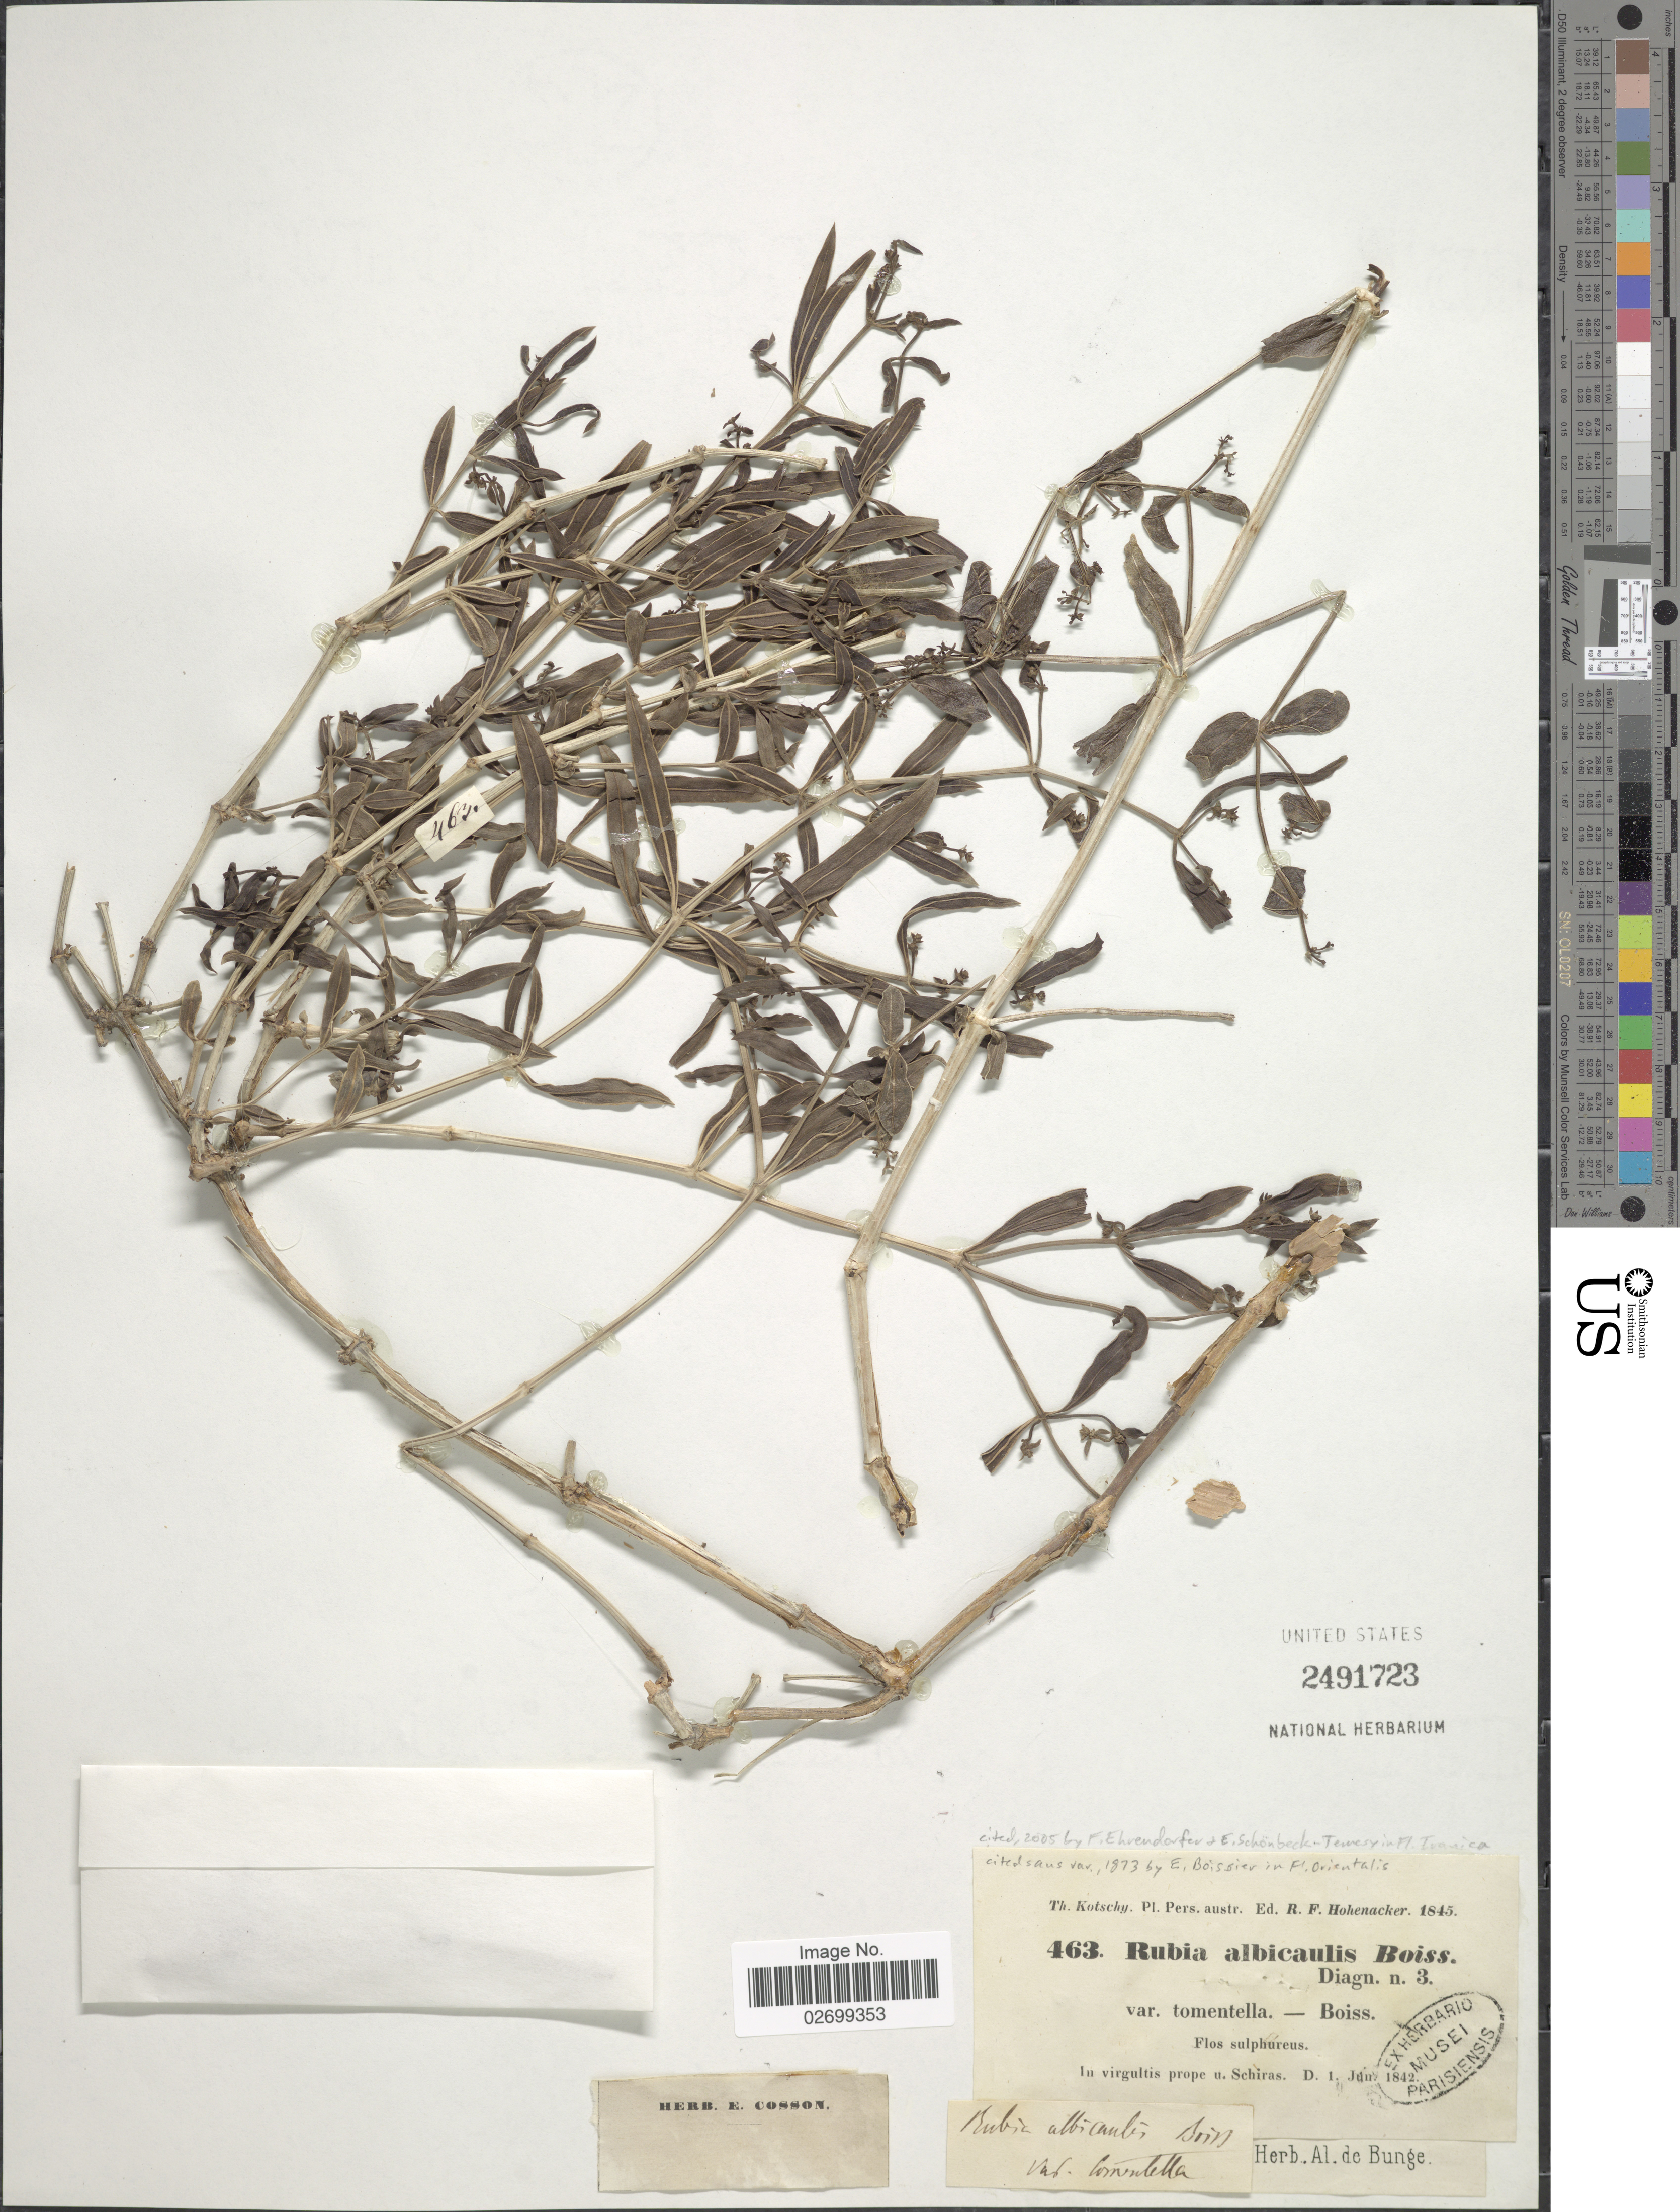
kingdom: Plantae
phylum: Tracheophyta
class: Magnoliopsida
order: Gentianales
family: Rubiaceae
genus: Rubia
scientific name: Rubia albicaulis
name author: Boiss.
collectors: K. G. Kotschy & R. F. Hohenacker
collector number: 463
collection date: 1845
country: Iran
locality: Pers. austr. in virgultis prope u. Schiras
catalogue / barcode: US 2491723